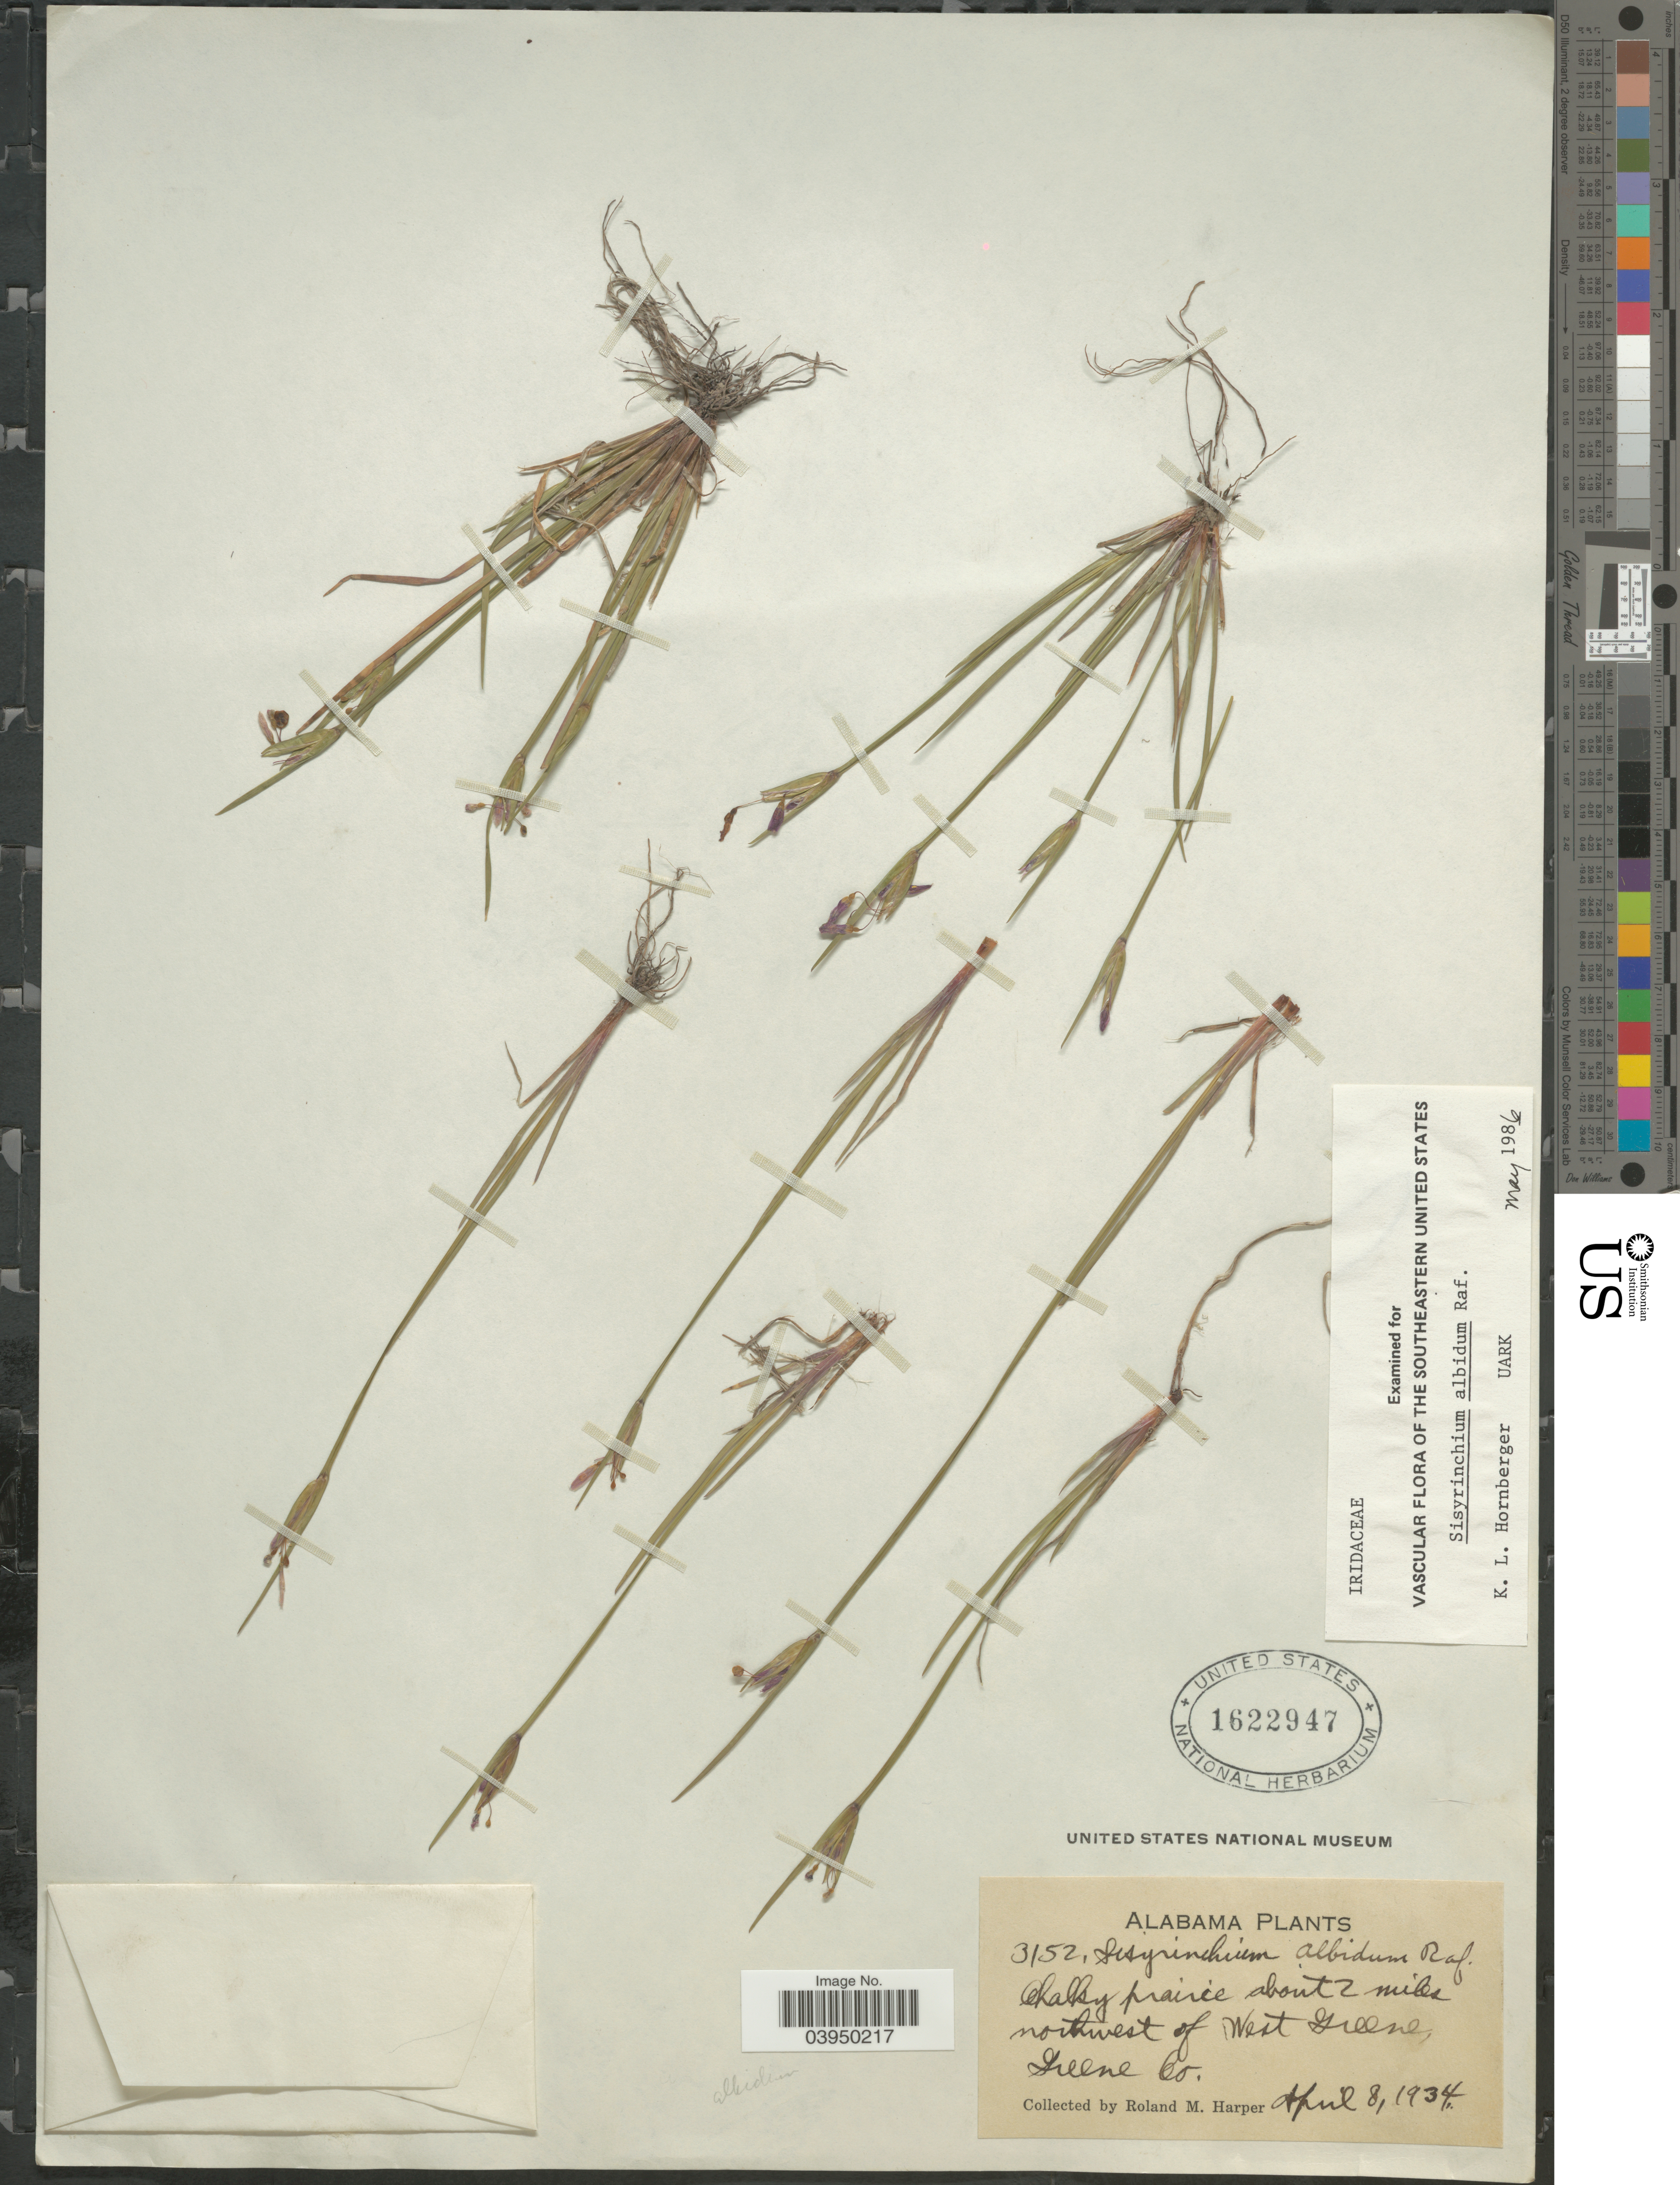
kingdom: Plantae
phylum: Tracheophyta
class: Liliopsida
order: Asparagales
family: Iridaceae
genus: Sisyrinchium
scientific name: Sisyrinchium albidum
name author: Raf.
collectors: R. M. Harper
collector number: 3152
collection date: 1934-04-08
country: United States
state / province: Alabama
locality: Chalky prairie about 2 miles northwest of West Greene, Greene Co.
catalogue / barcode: US 1622947